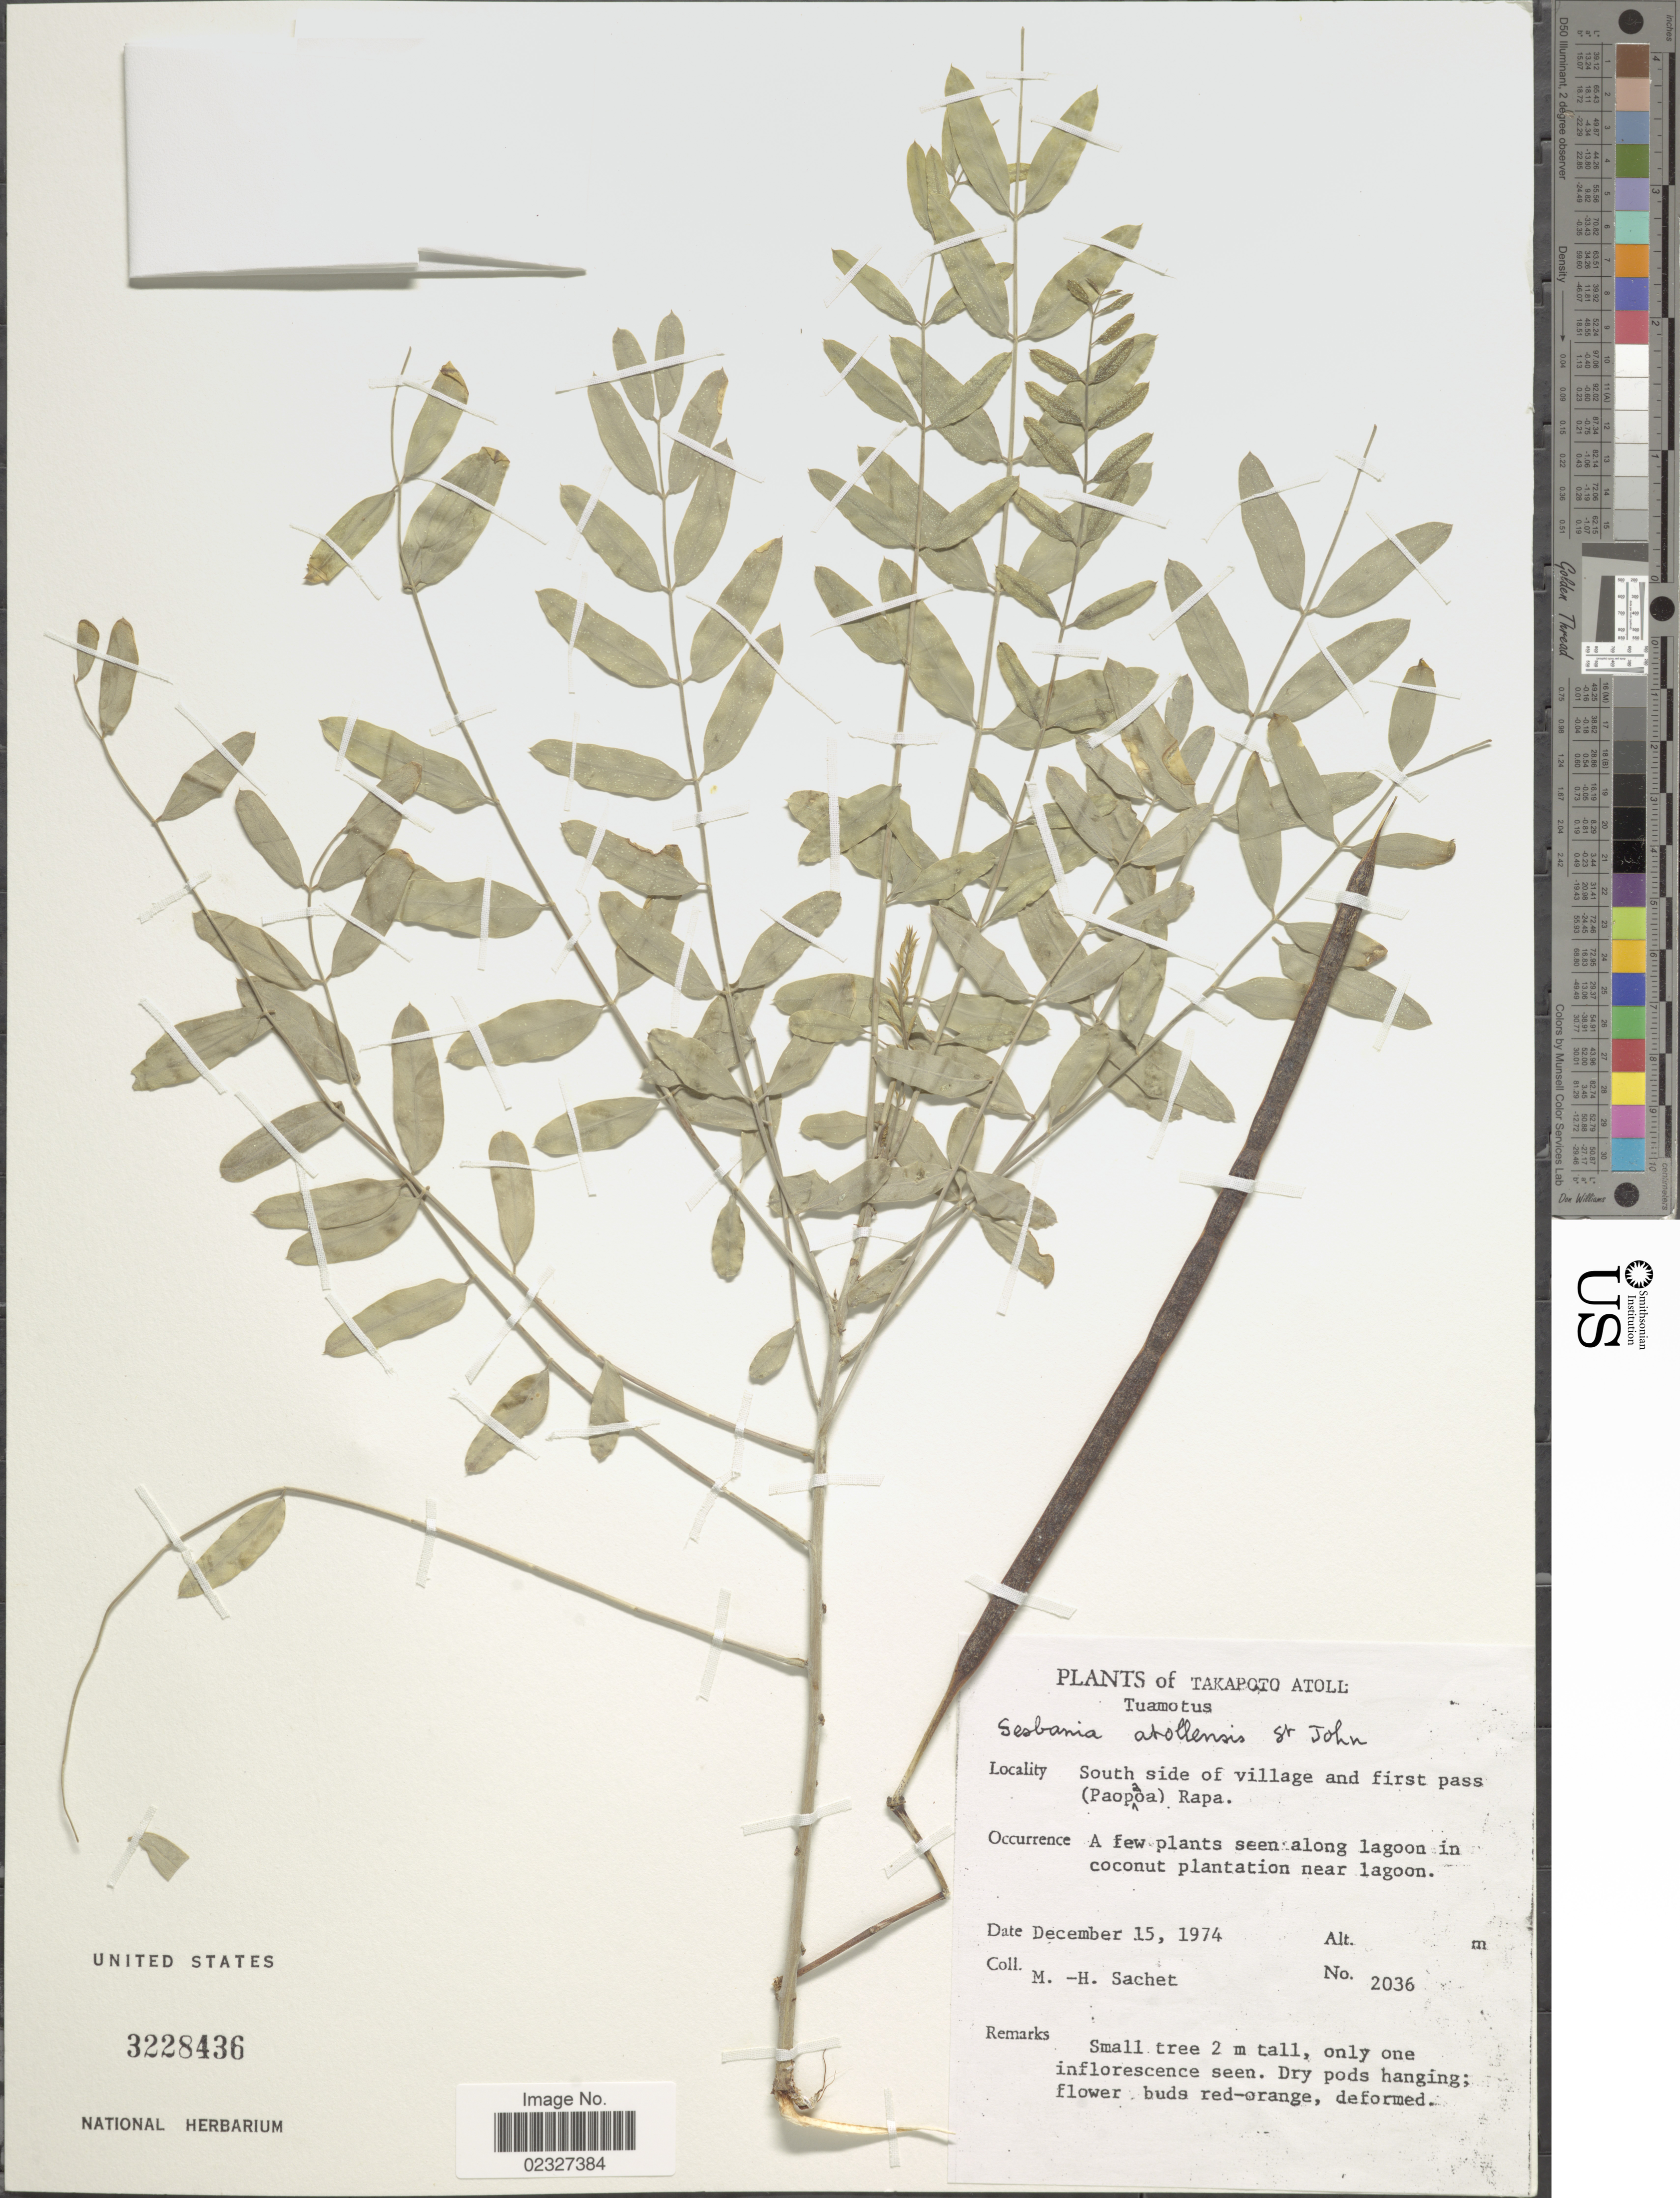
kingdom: Plantae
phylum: Tracheophyta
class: Magnoliopsida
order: Fabales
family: Fabaceae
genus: Sesbania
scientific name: Sesbania coccinea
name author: (L. f.) Poir.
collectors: M.-H. Sachet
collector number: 2036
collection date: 1974-12-15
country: French Polynesia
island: Takapoto Atoll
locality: Tuamotus, Takapoto Atoll, south side of village and first pass (Paopaoa) Rapa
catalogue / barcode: US 3228436